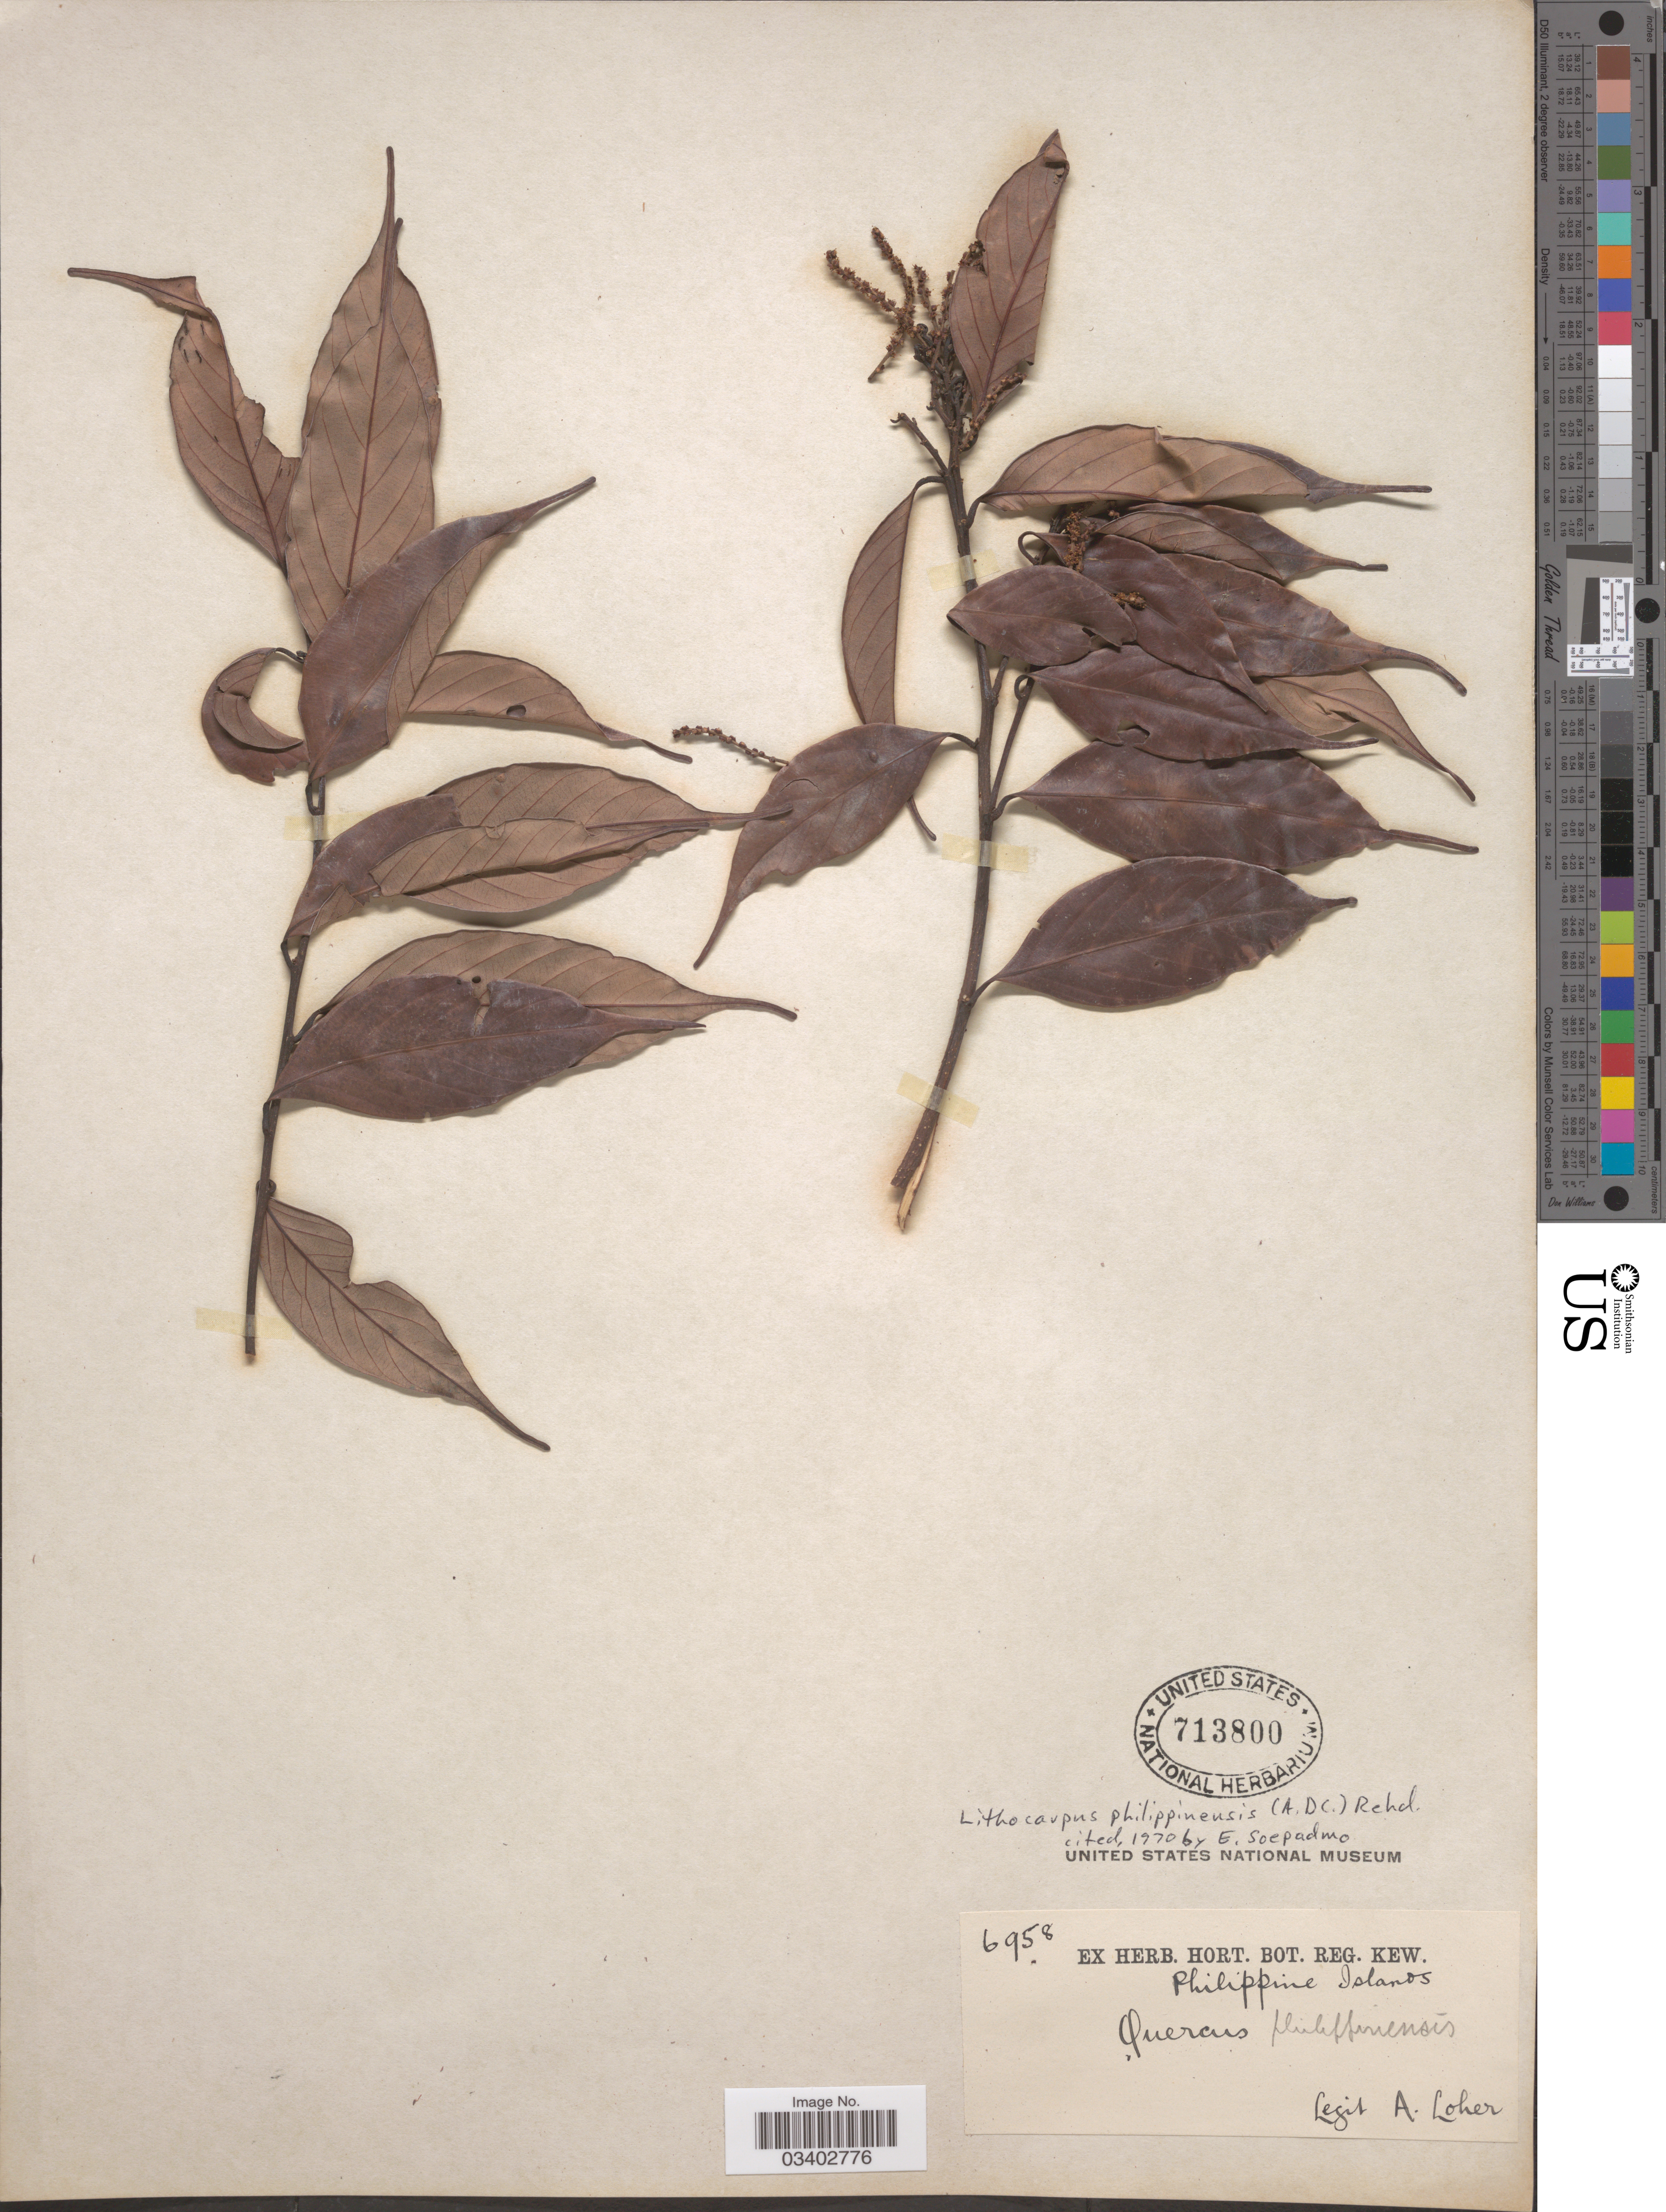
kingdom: Plantae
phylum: Tracheophyta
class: Magnoliopsida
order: Fagales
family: Fagaceae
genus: Lithocarpus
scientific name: Lithocarpus philippinensis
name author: (A. DC.) Rehder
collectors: A. Loher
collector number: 6958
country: Philippines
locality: Philippine Islands.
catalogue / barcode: US 713800